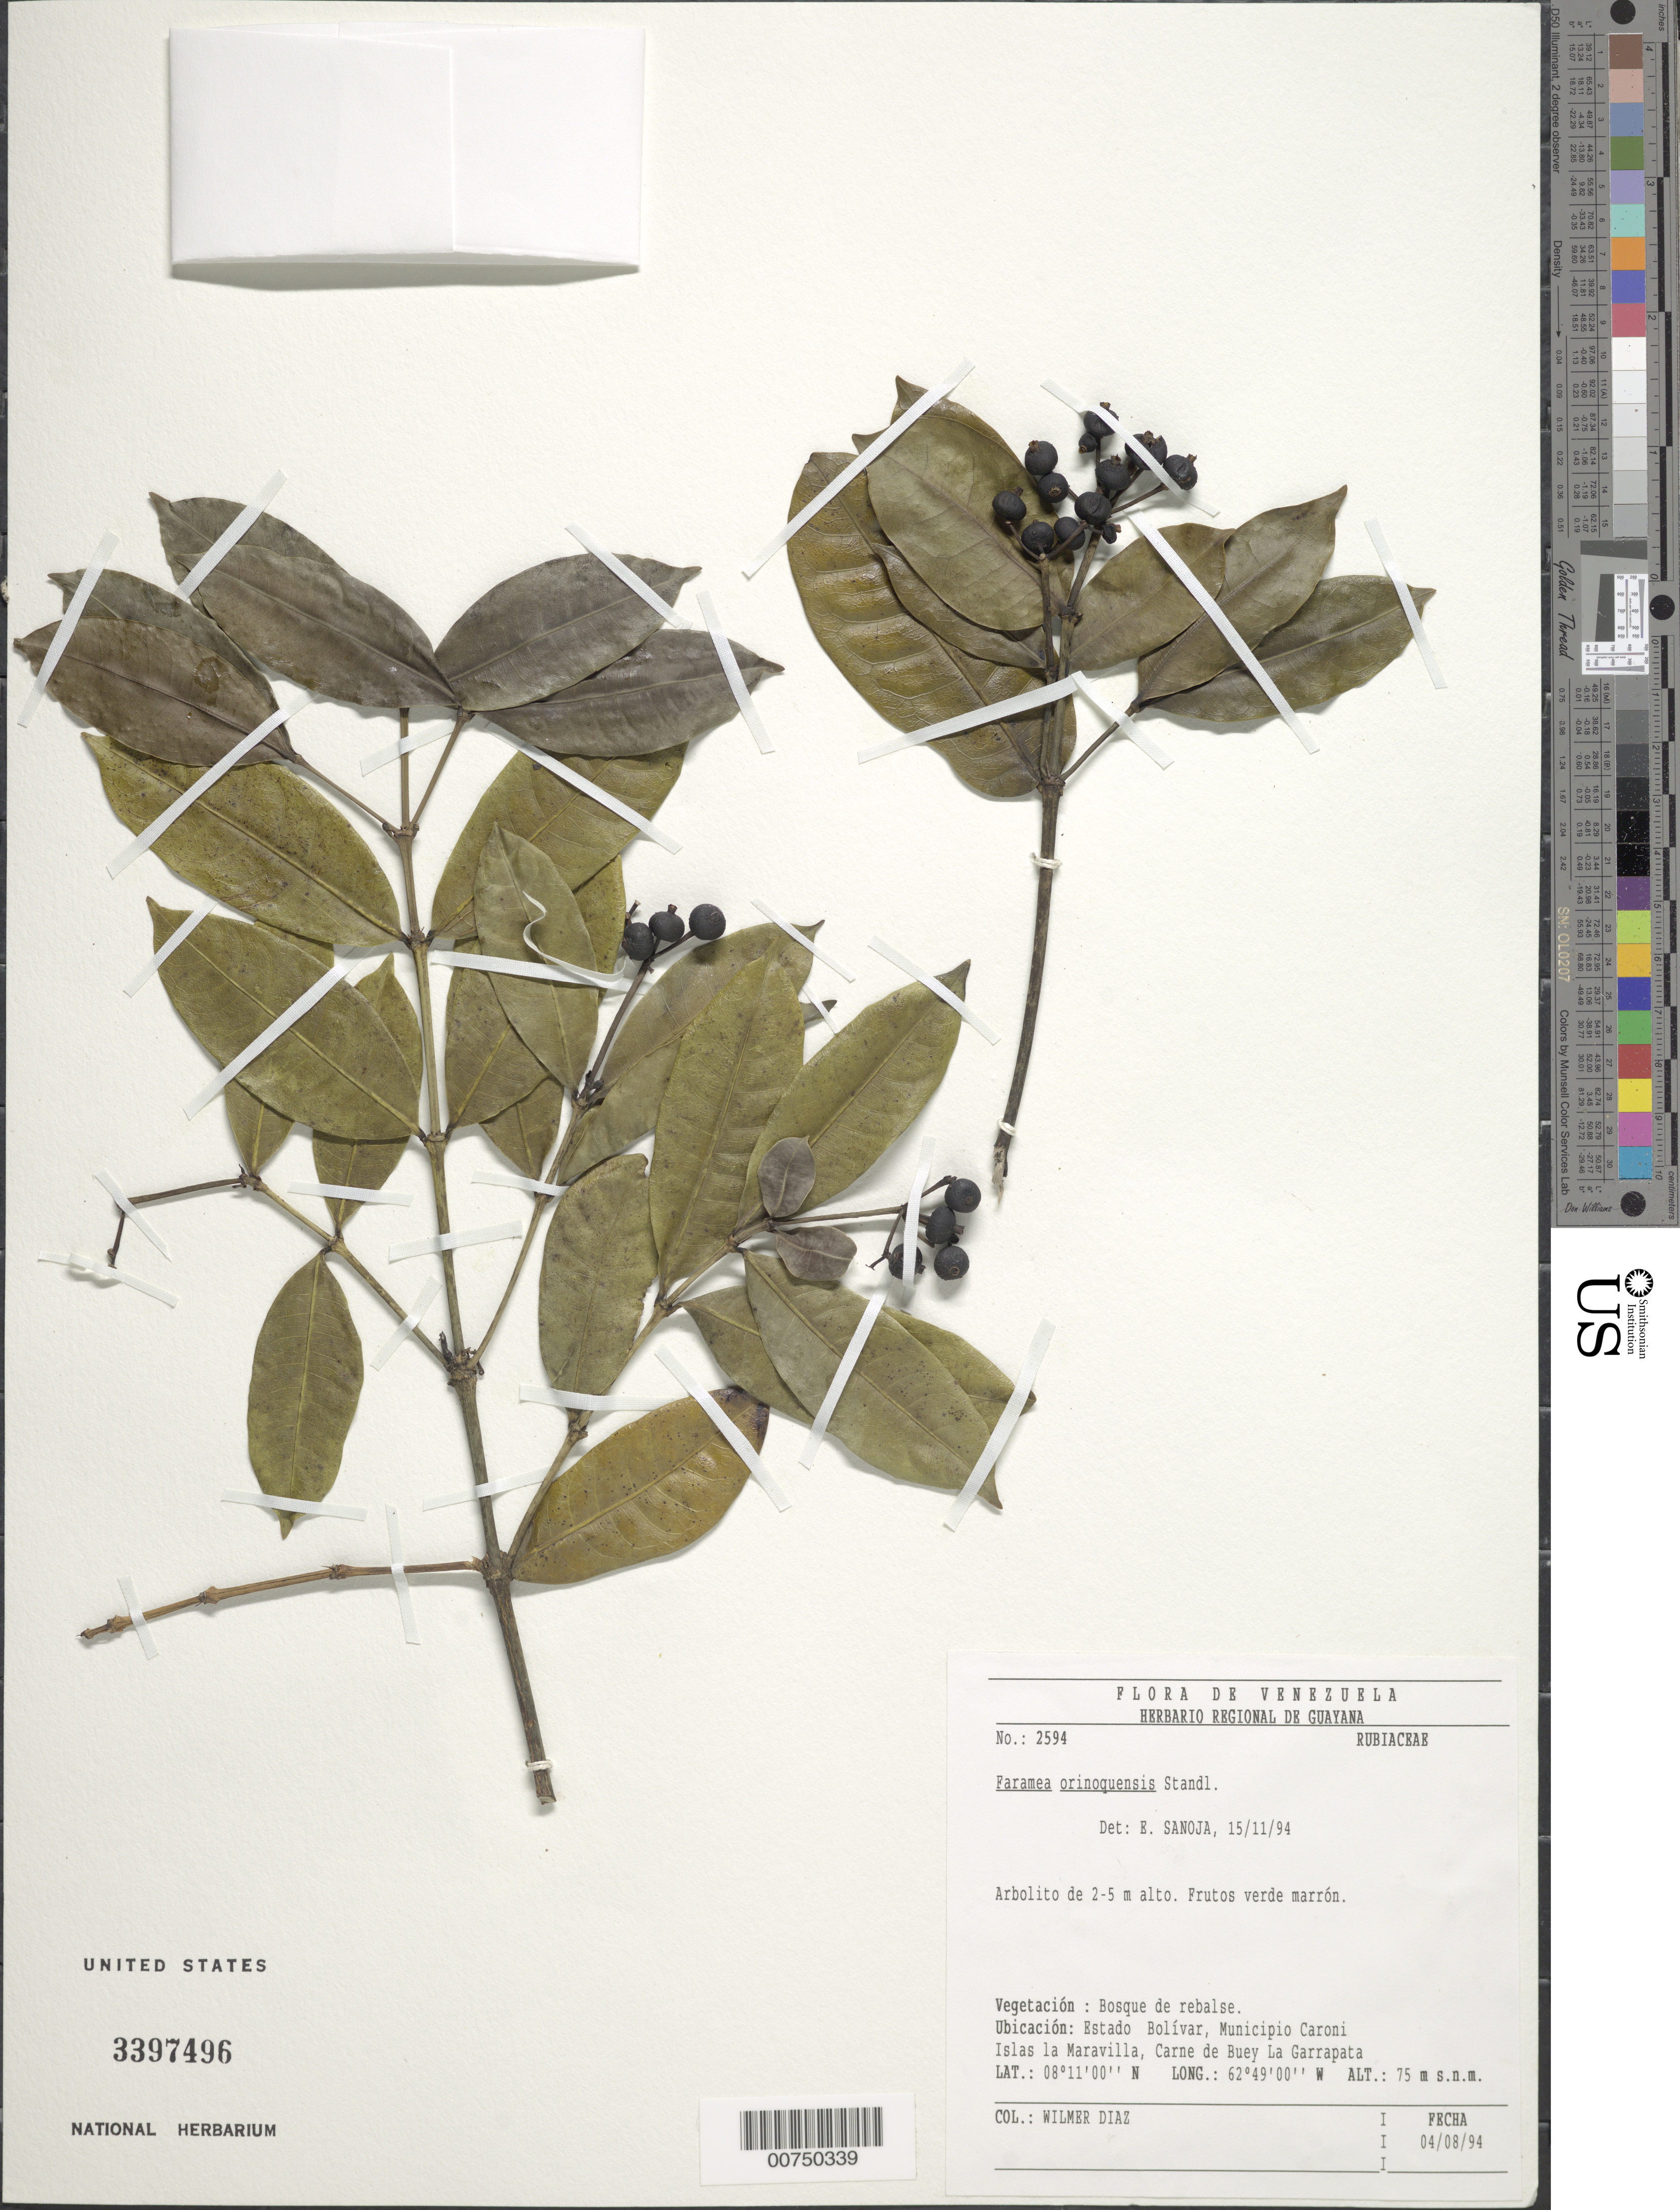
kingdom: Plantae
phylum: Tracheophyta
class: Magnoliopsida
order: Gentianales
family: Rubiaceae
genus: Faramea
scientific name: Faramea orinocensis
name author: Standl.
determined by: Sanoja, Elio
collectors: W. Díaz P.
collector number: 2594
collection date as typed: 4-Aug-94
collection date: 1994-08-04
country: Venezuela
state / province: Bolívar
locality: Mun. Caroní, Islas la Maravilla, Carne de Buey y La Garrapata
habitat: Bosque de rebalse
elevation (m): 75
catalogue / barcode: US 3397496